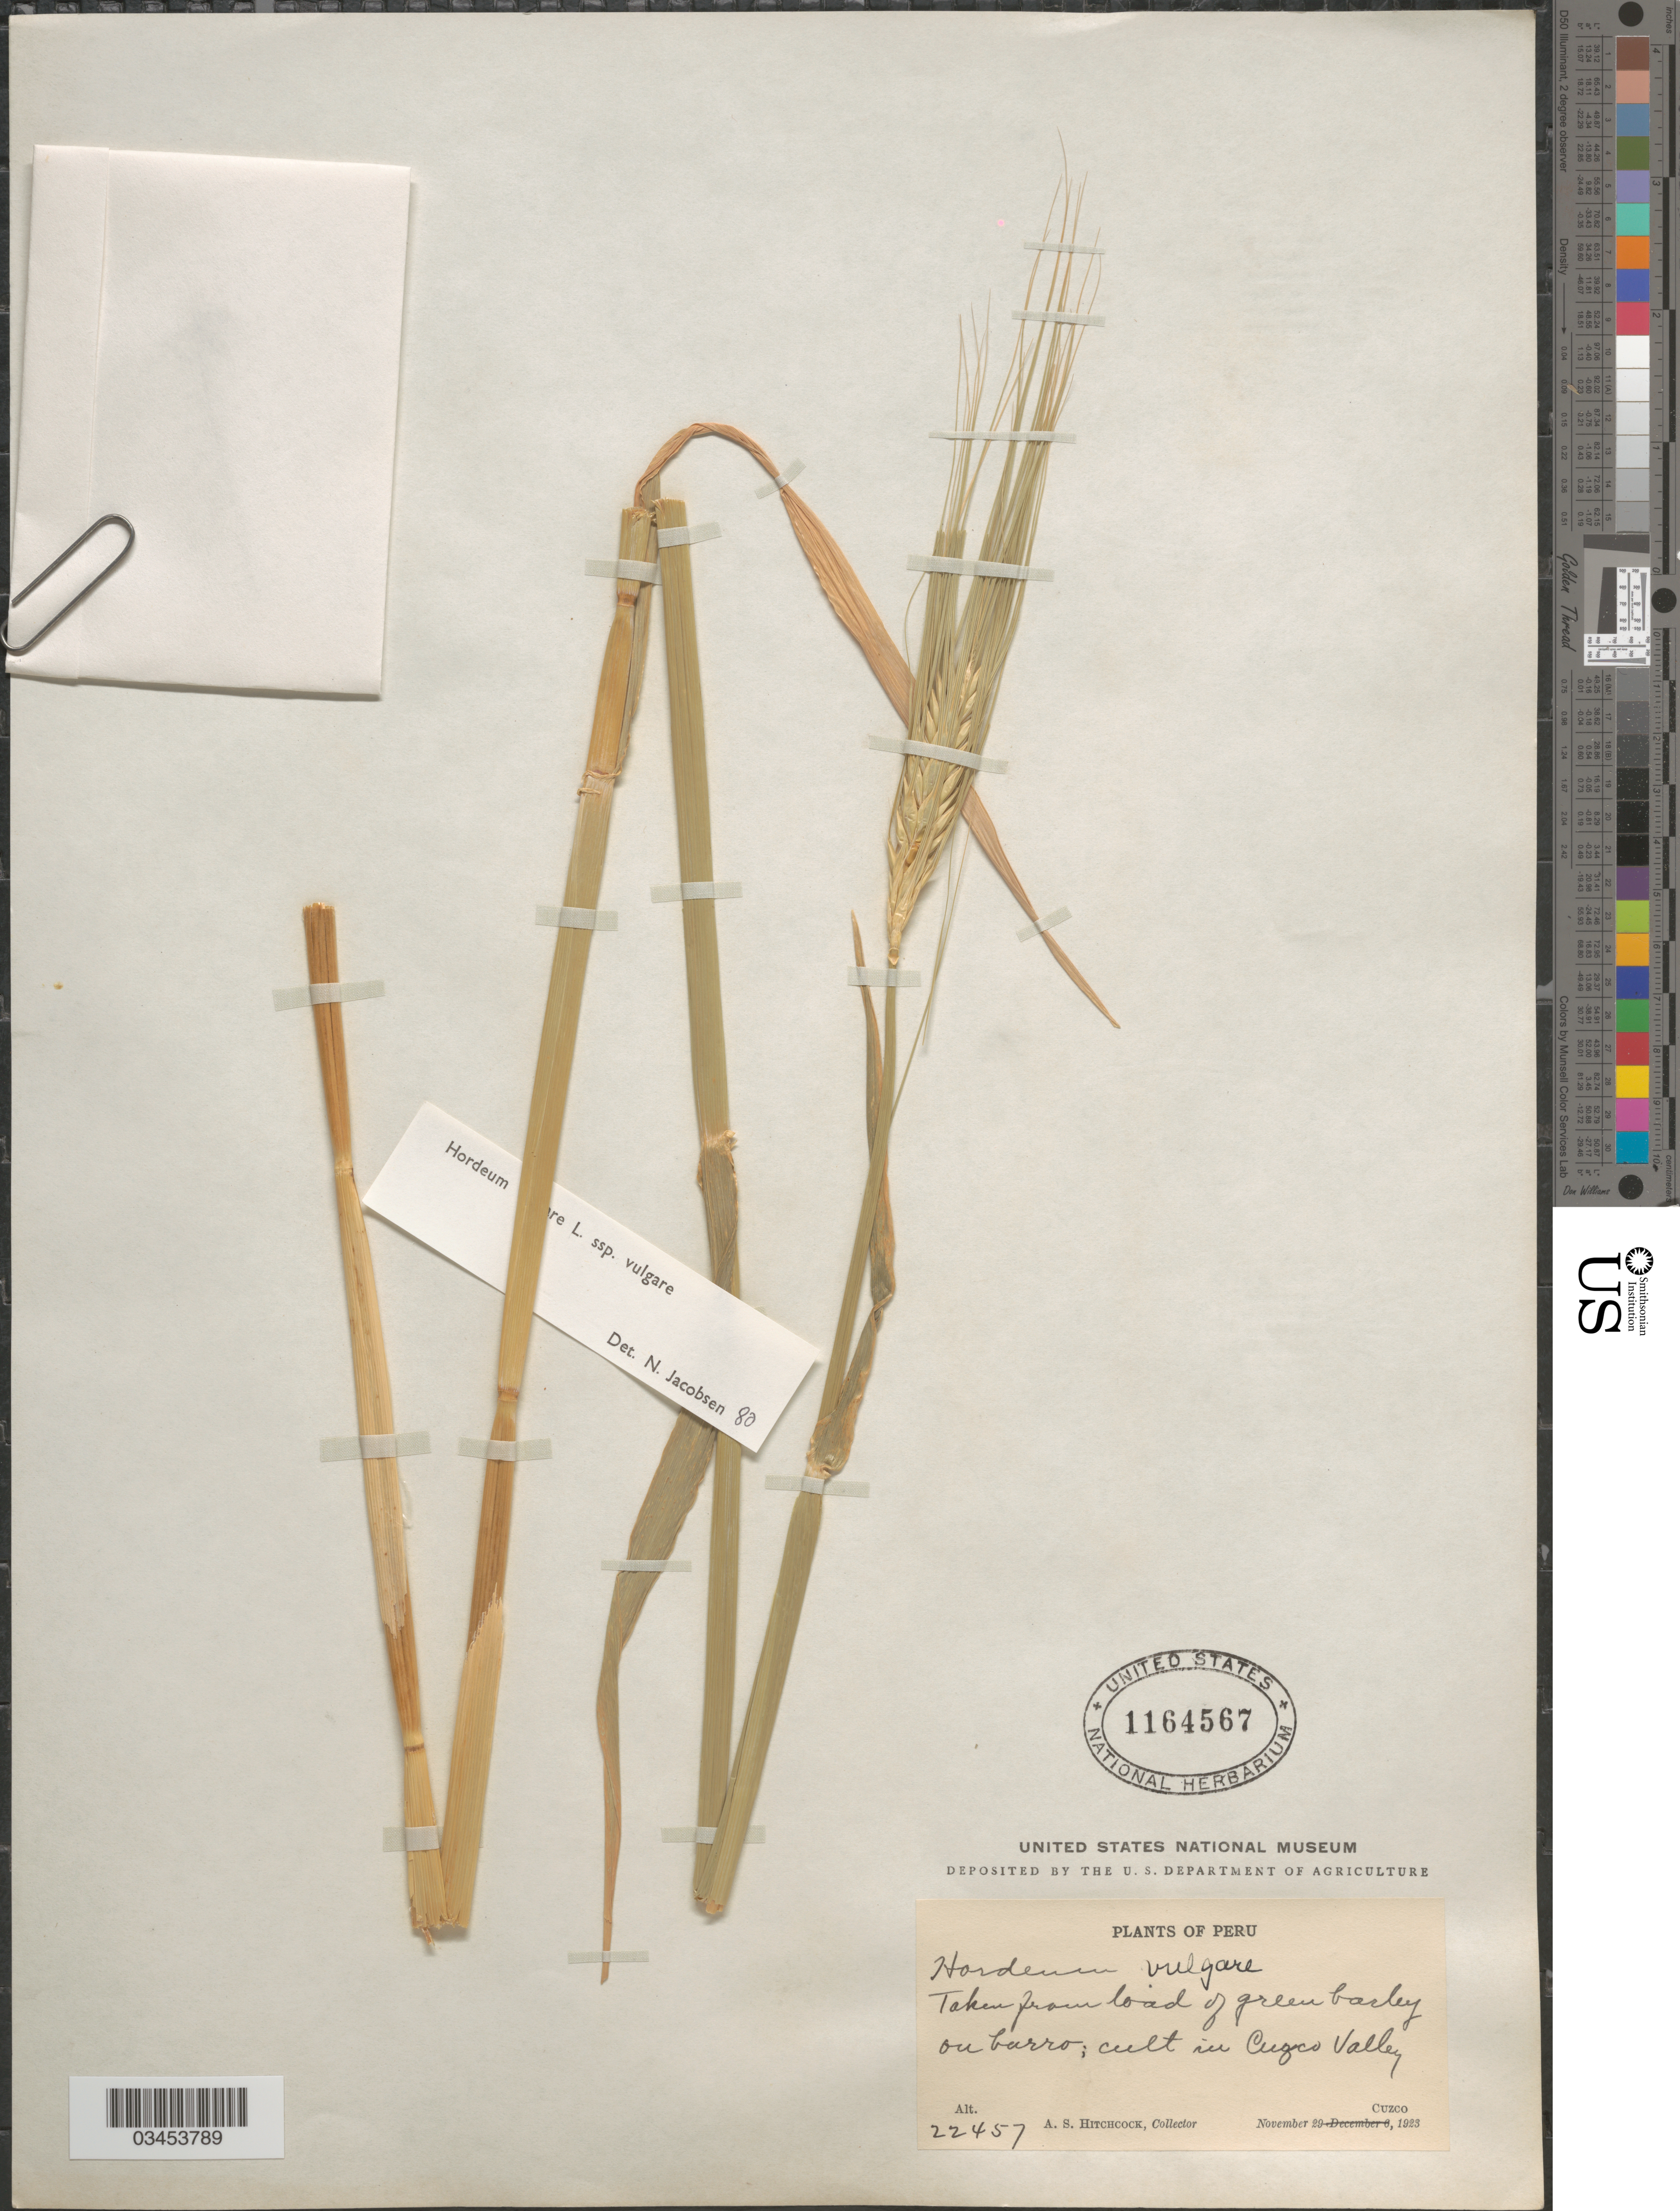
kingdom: Plantae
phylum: Tracheophyta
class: Liliopsida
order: Poales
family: Poaceae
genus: Hordeum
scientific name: Hordeum vulgare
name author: L.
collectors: A. S. Hitchcock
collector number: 22457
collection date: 1923-11-29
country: Peru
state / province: Cusco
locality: Cult in Cuzco Valley. Cuzco.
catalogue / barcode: US 1164567